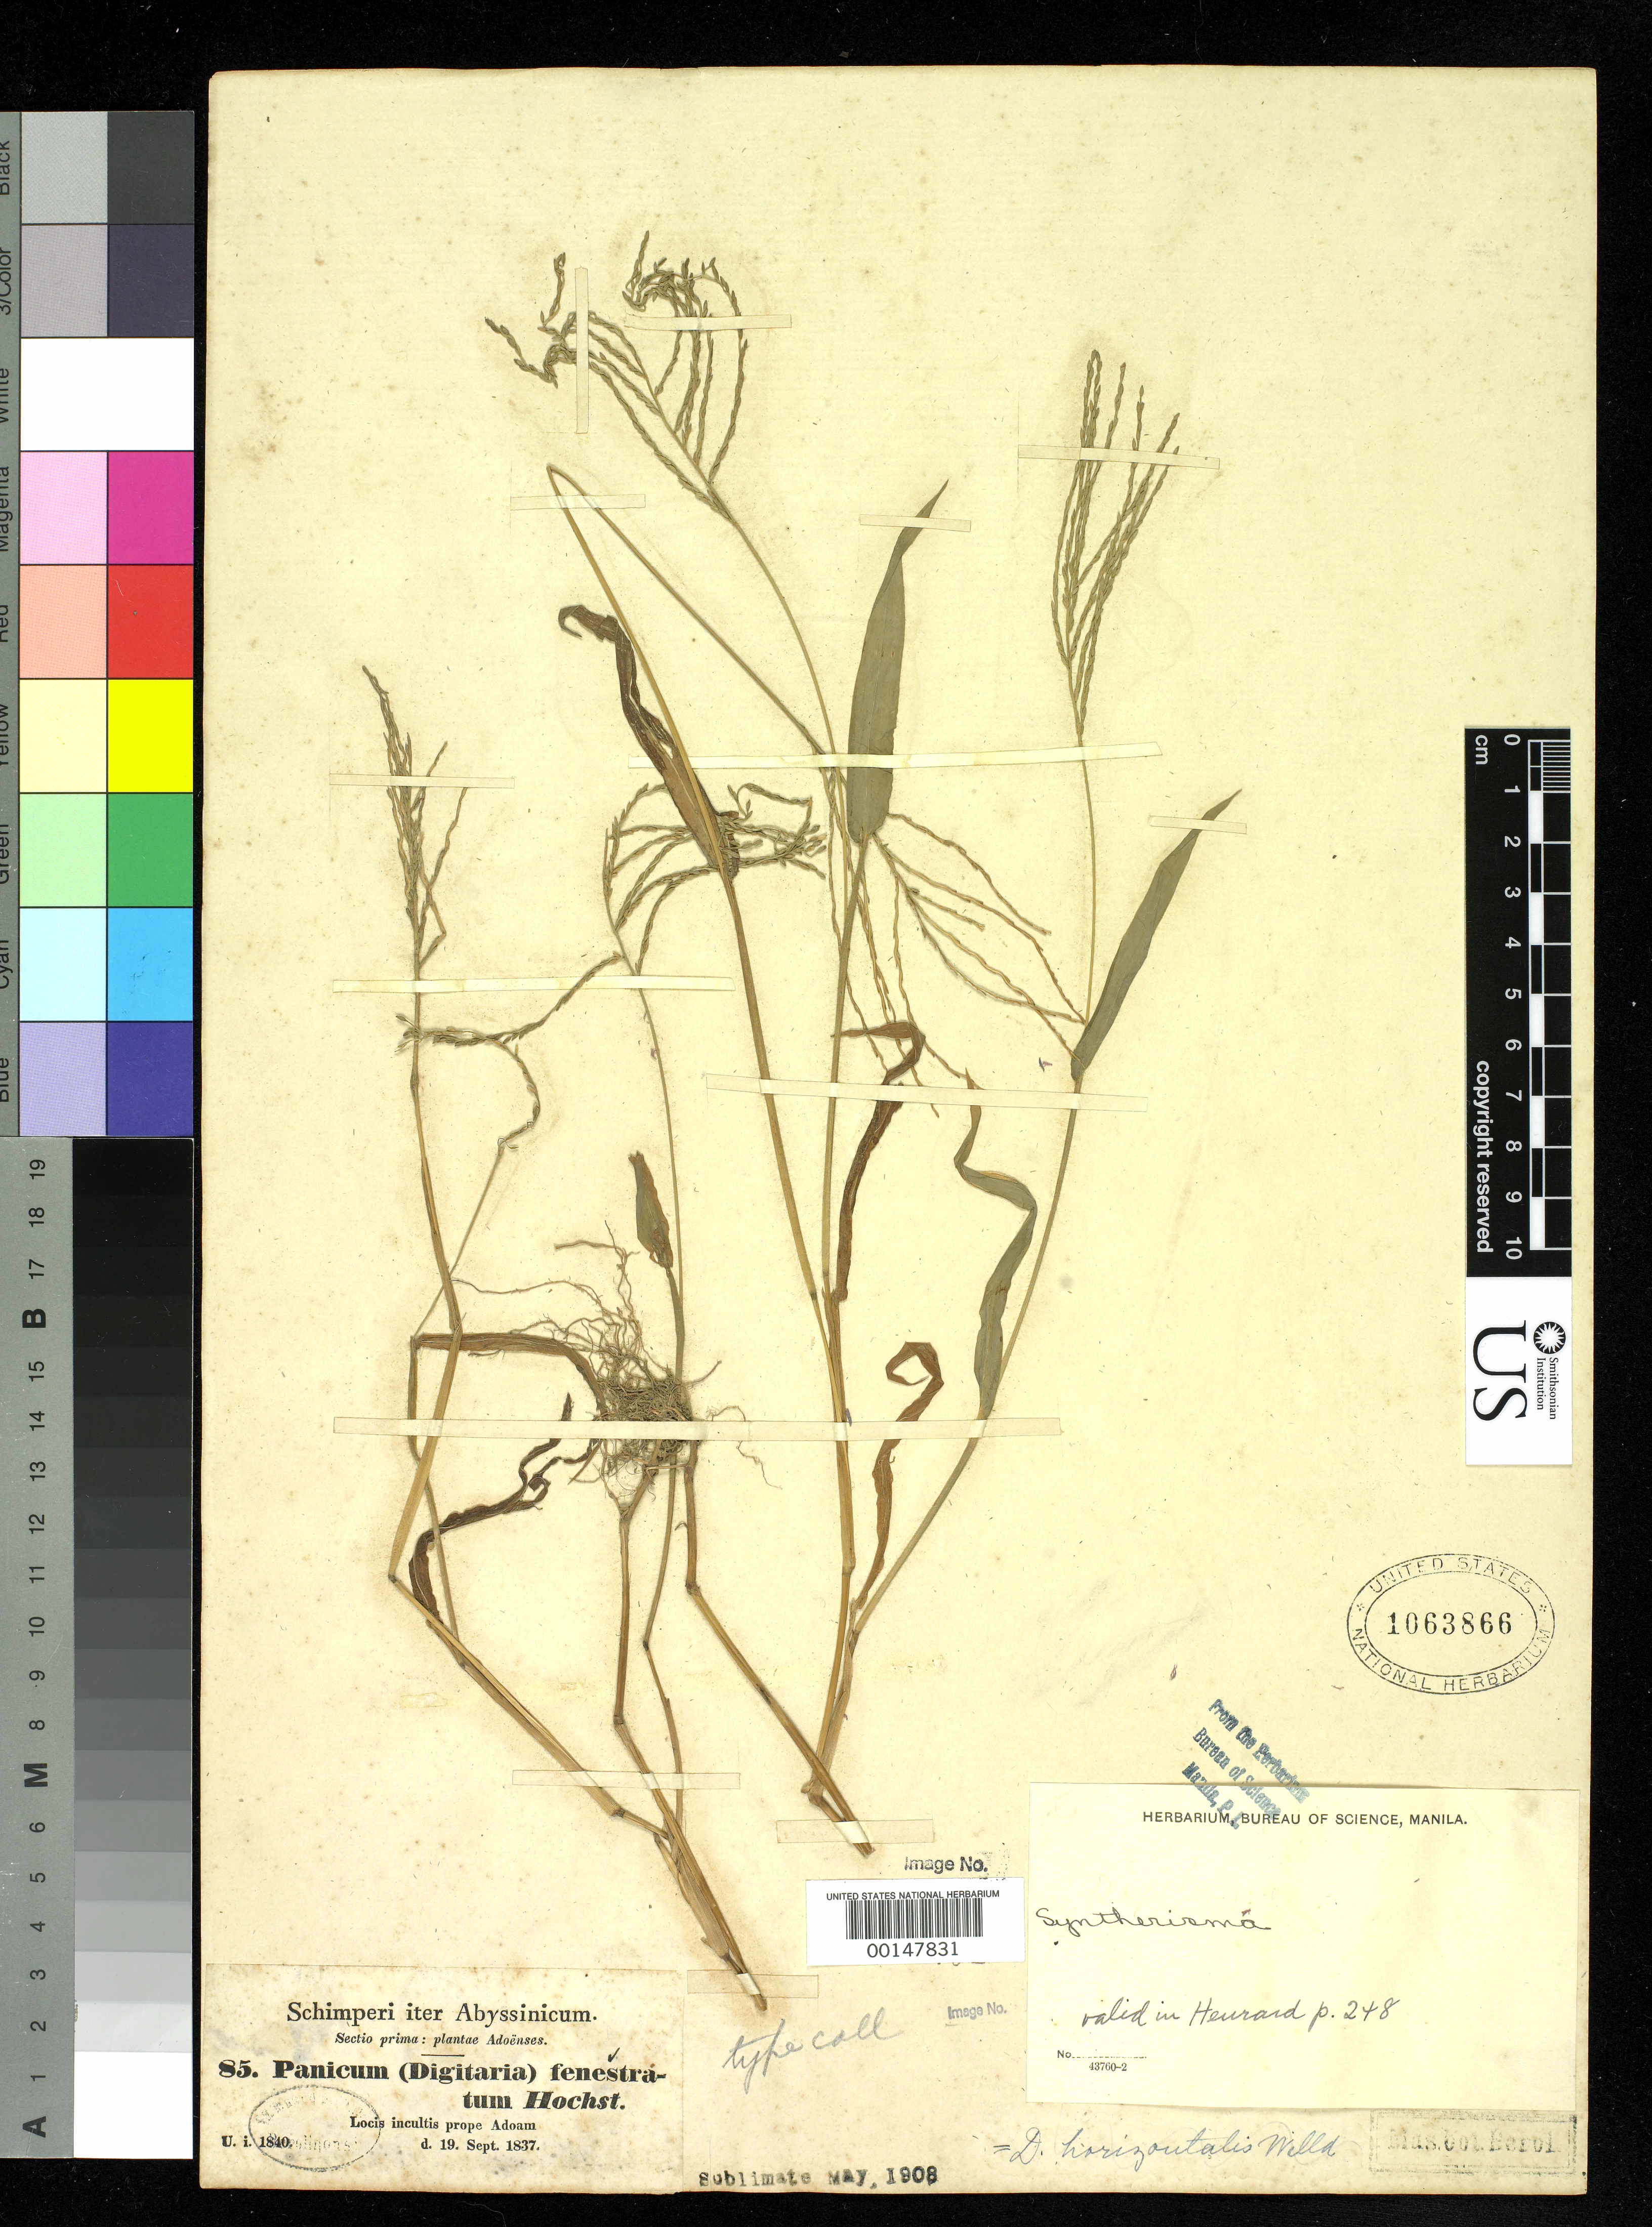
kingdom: Plantae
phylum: Tracheophyta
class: Liliopsida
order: Poales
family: Poaceae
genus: Panicum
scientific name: Panicum fenestratum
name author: Hochst. ex A. Rich.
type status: Isolectotype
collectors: G. W. Schimper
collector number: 85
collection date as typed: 19 Sep 1837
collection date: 1837-09-19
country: Ethiopia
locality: Locis incultis prope Adoam. Adoua Adoam.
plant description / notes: Published nom. nud. - Hochst., Flora 24 (intell.1):19. 1841. Currently accepted name as cited by W.D. Clayton & S.A. Renvoize in Fl. Trop. E. Africa (1982) & by S.A. Phillips in Fl. Ethiopia & Eritrea (1995).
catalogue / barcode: US 1063866